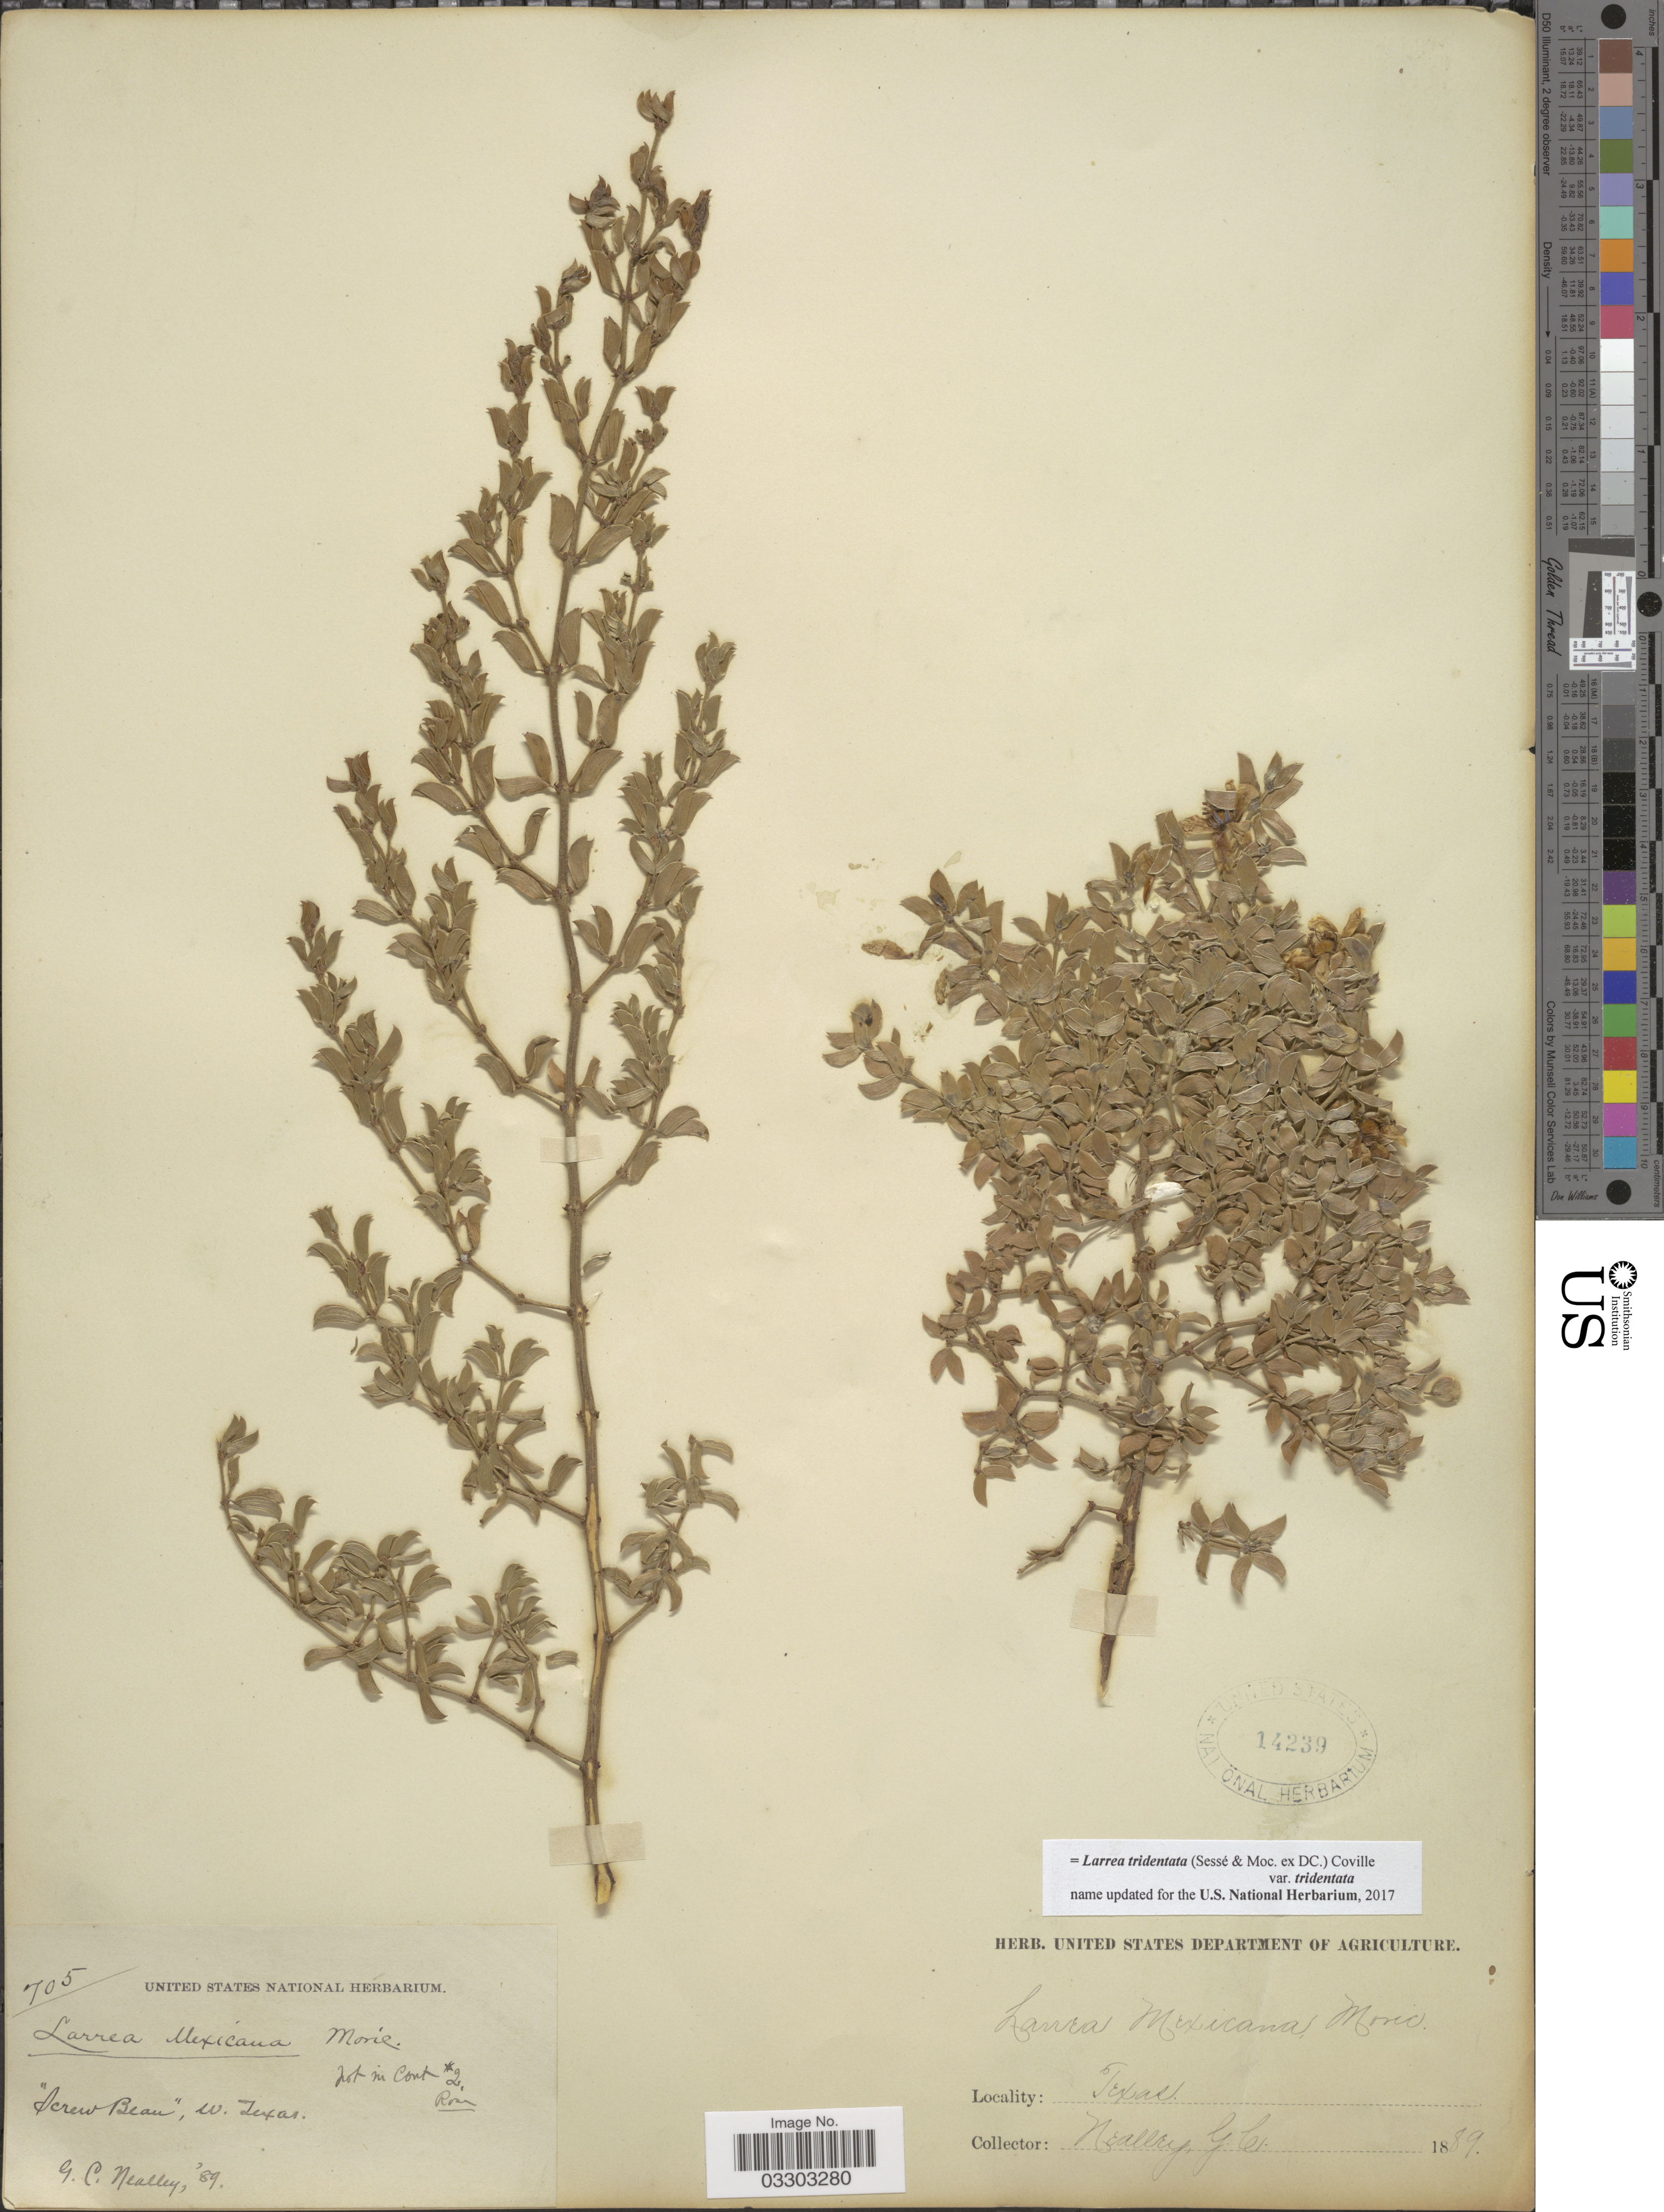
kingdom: Plantae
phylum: Tracheophyta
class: Magnoliopsida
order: Zygophyllales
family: Zygophyllaceae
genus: Larrea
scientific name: Larrea tridentata var. tridentata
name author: (Sessé & Moc. ex DC.) Coville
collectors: G. C. Nealley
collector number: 705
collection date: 1889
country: United States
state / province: Texas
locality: W. Texas. "Screw Bean". [unsure placement]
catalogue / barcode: US 14239